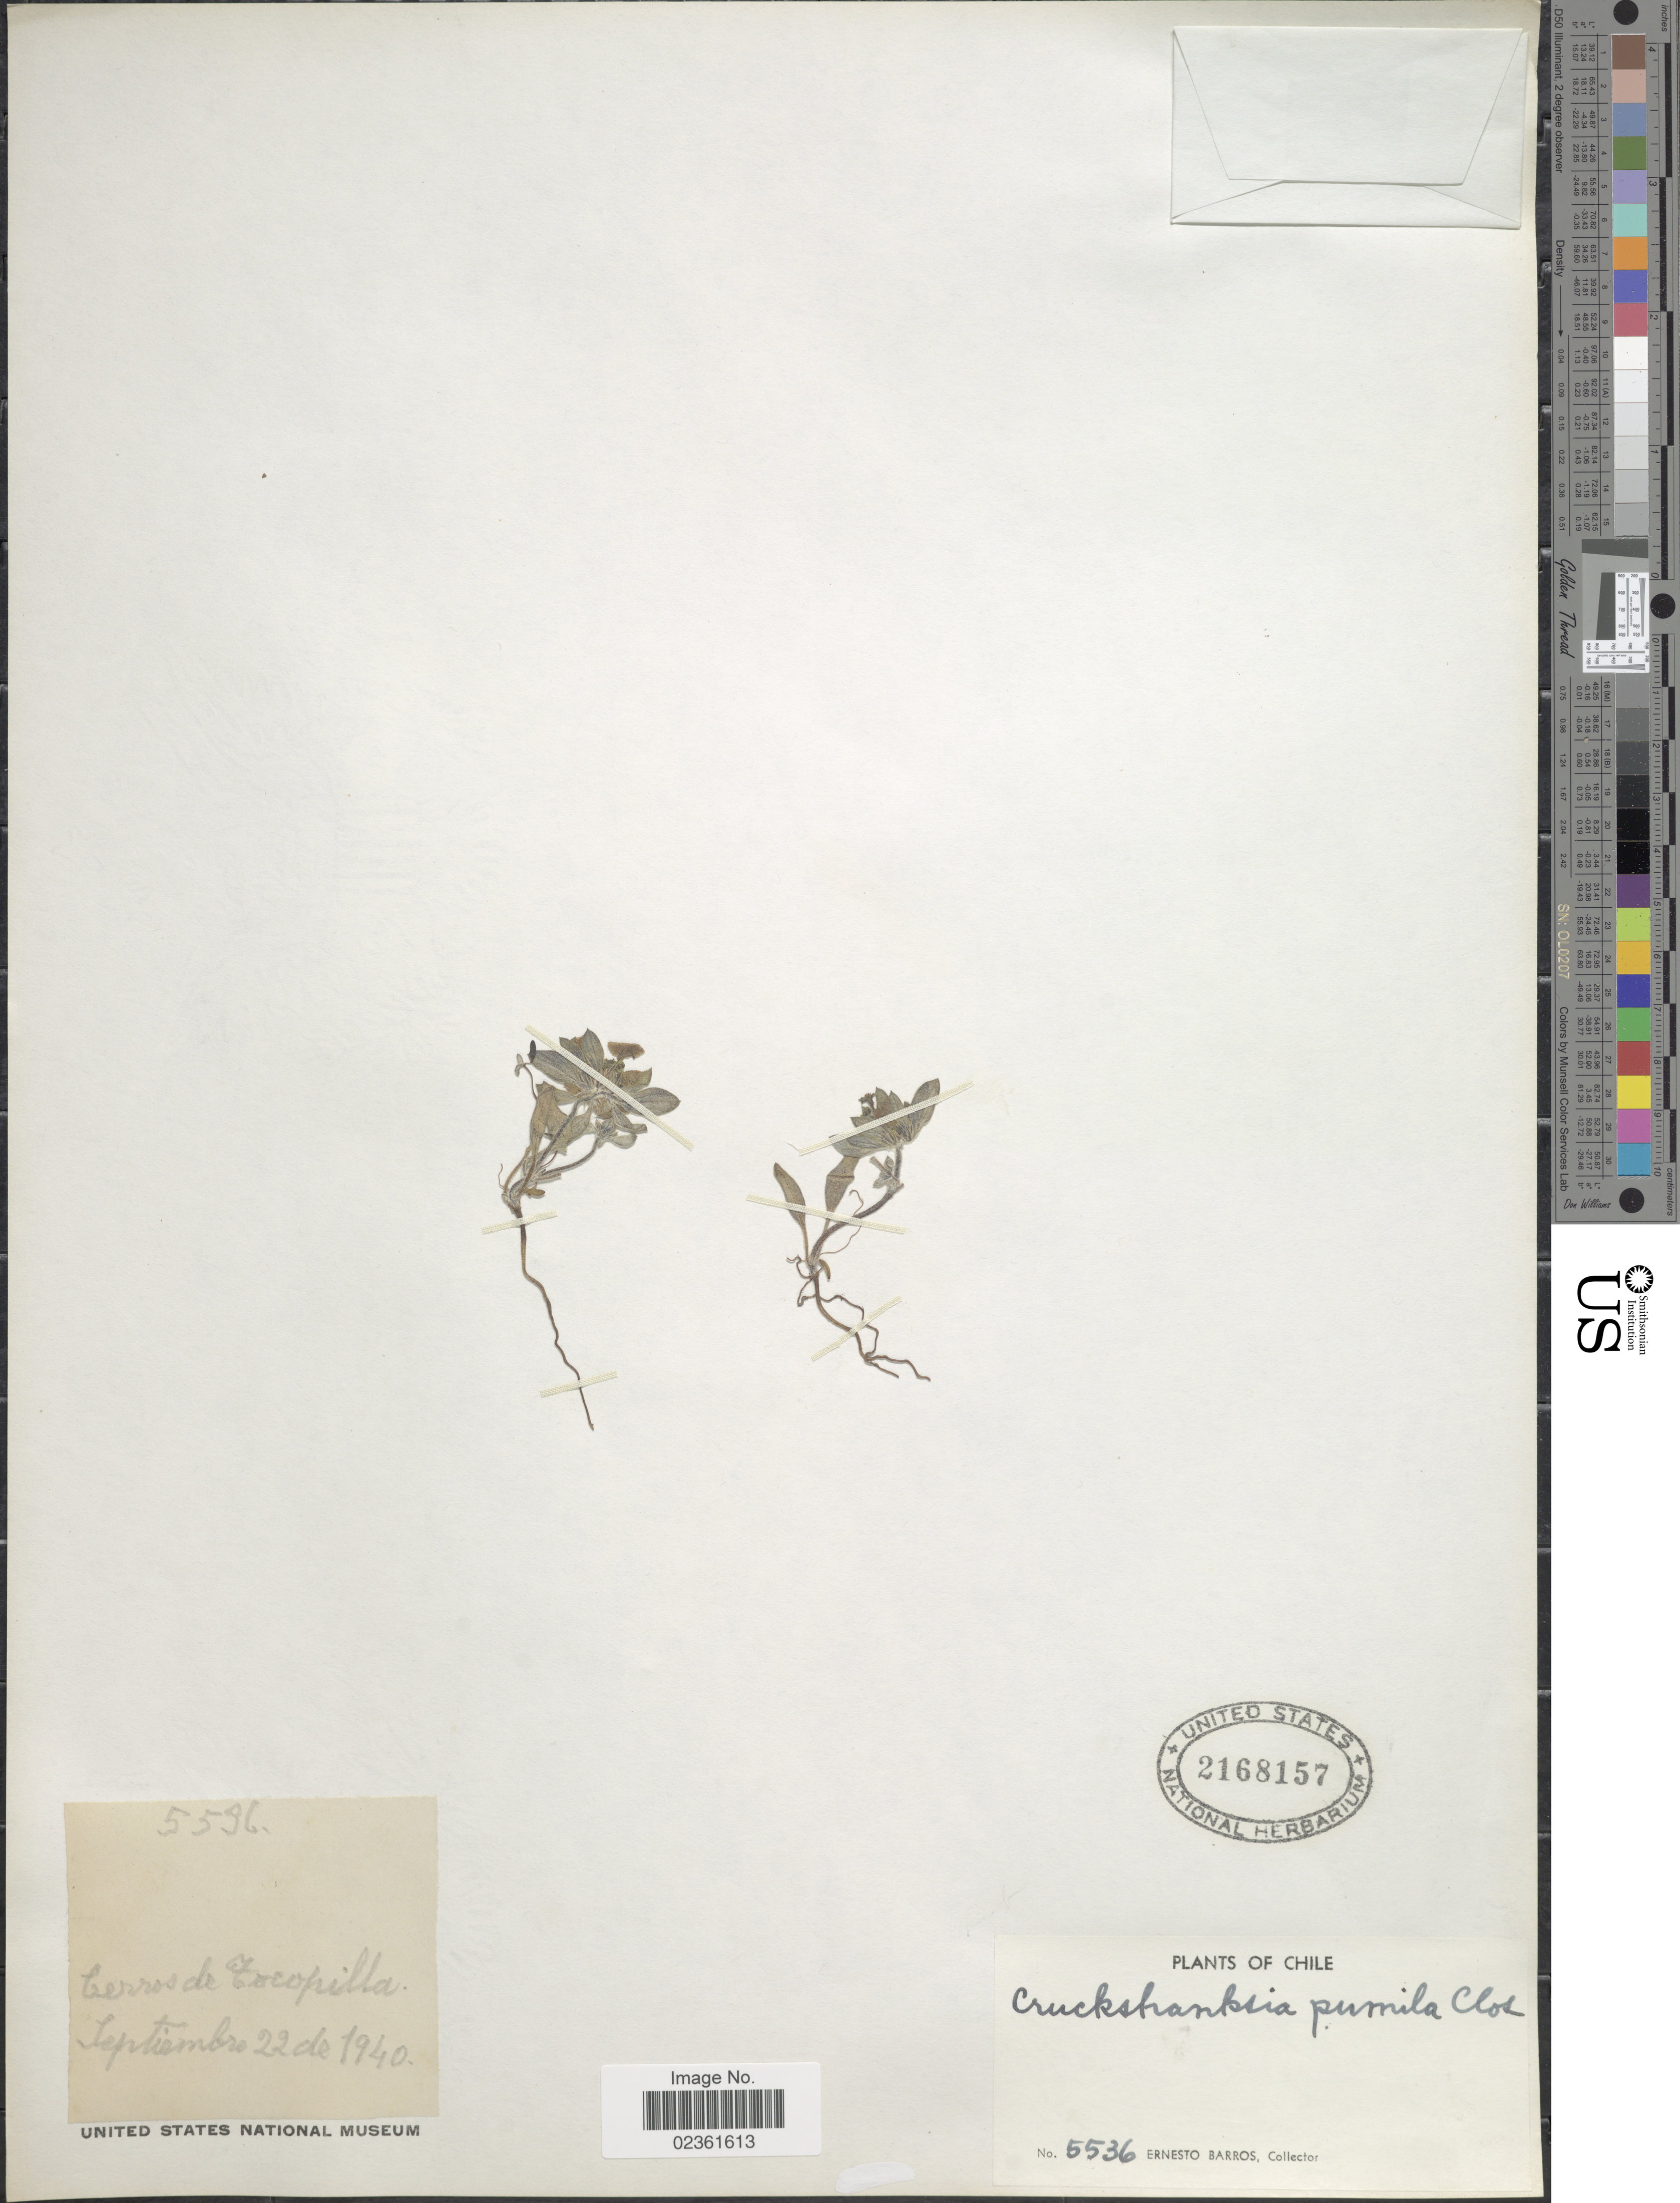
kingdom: Plantae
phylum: Tracheophyta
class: Magnoliopsida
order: Gentianales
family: Rubiaceae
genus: Cruckshanksia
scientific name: Cruckshanksia pumila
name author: Clos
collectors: E. Barros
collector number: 5536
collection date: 1940-09-22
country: Chile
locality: Cerros de Tocopilla.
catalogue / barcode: US 2168157